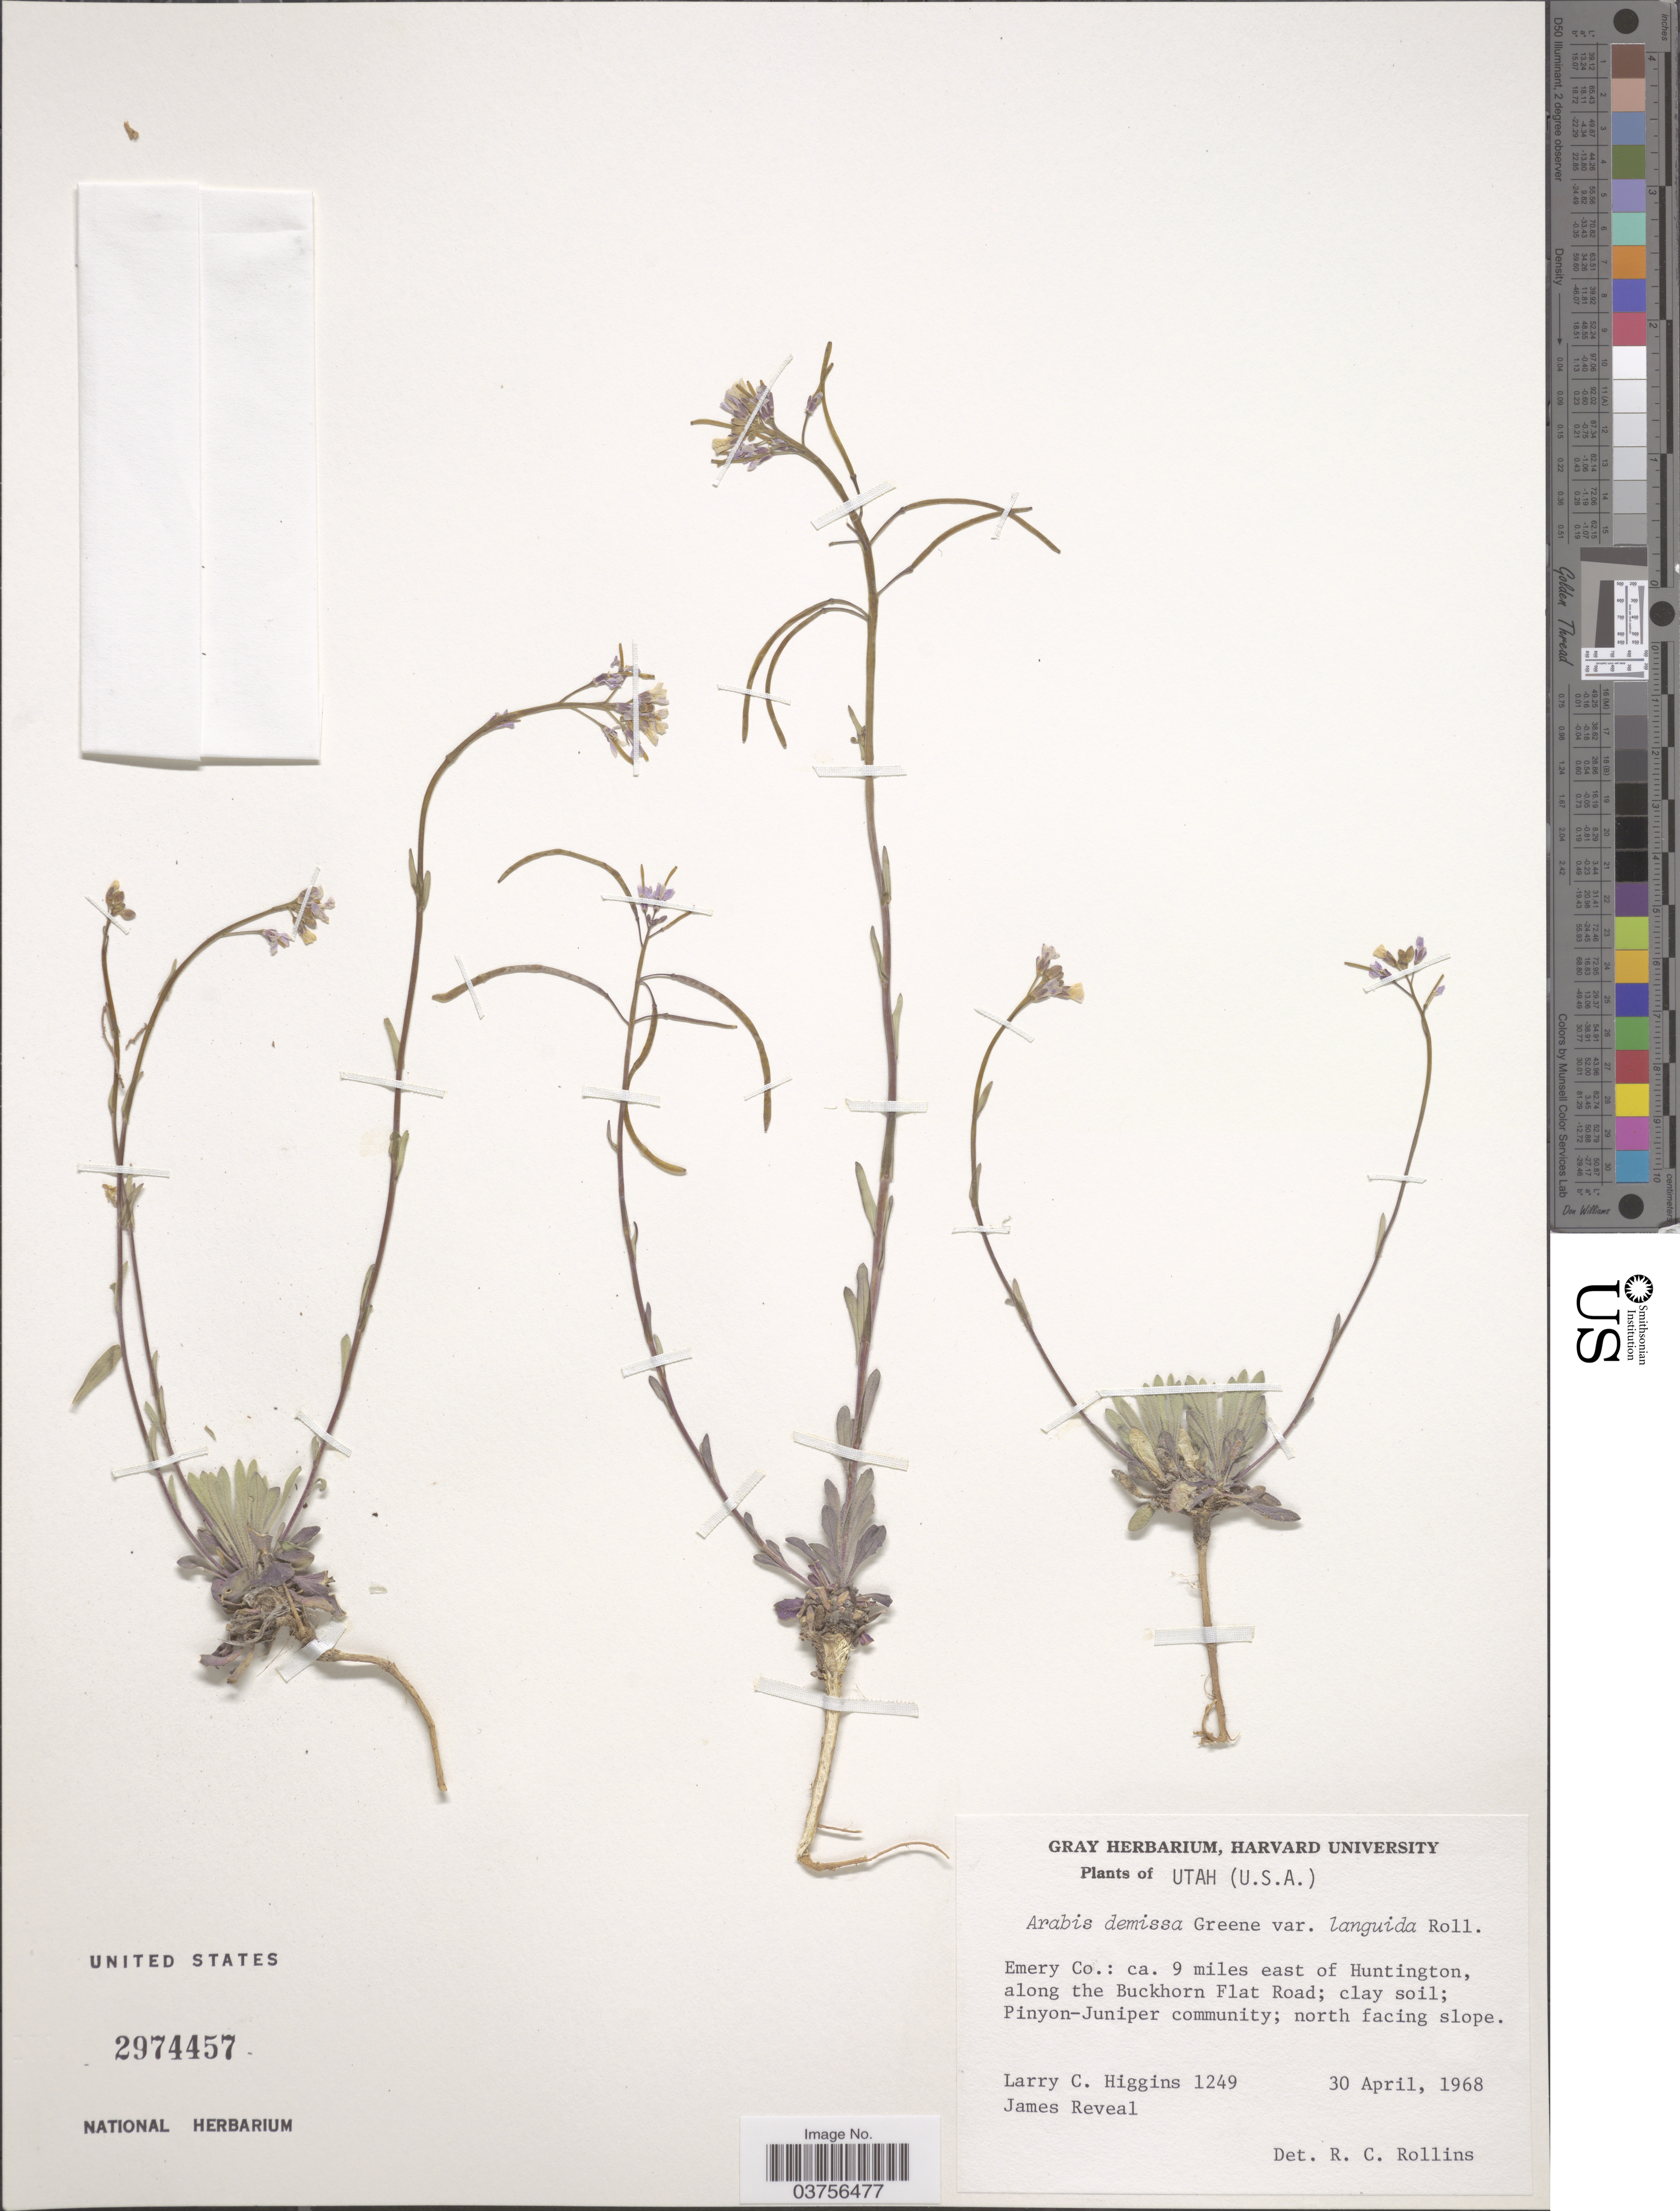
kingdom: Plantae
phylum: Tracheophyta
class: Magnoliopsida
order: Brassicales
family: Brassicaceae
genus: Arabis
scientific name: Arabis demissa var. languida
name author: Rollins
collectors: L. Higgins & J. Reveal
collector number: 1249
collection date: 1968-04-30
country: United States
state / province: Utah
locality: Emery Co.: ca. 9 miles east of Huntington, along the Buckhorn Flat Road.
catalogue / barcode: US 2974457